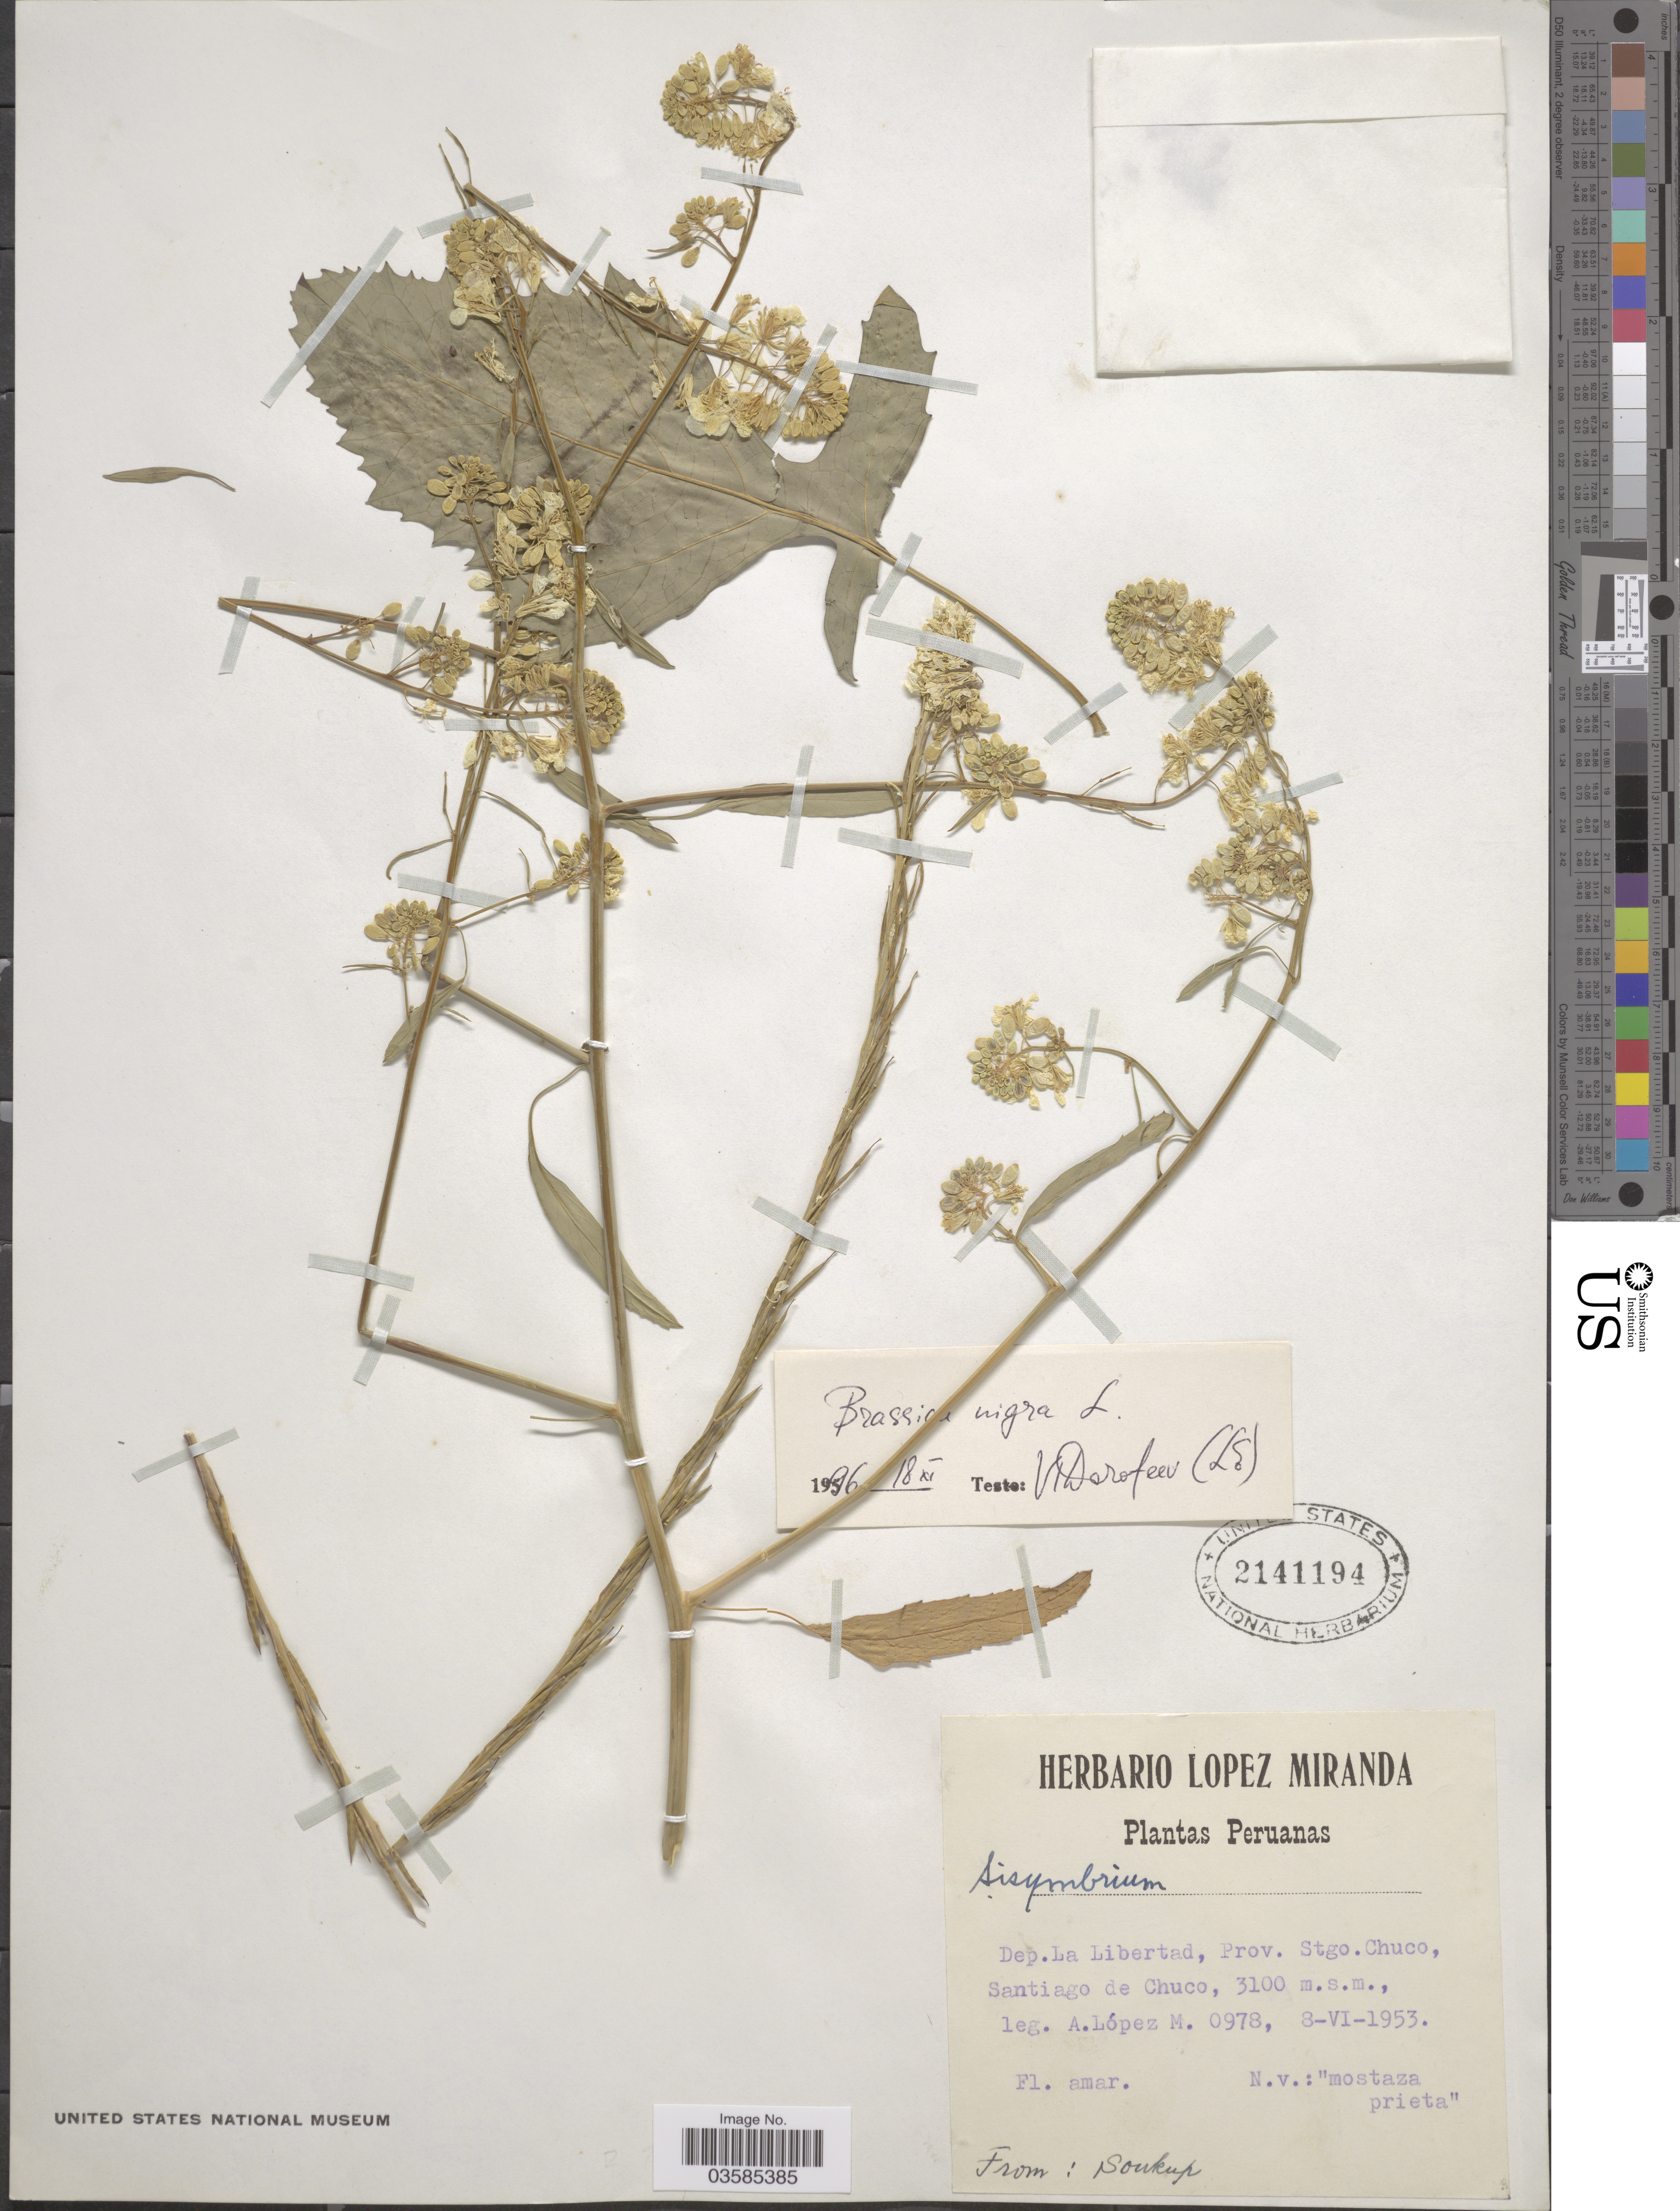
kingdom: Plantae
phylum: Tracheophyta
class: Magnoliopsida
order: Brassicales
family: Brassicaceae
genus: Brassica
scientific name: Brassica nigra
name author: (L.) W.D.J. Koch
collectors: A. López M.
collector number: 0978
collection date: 1953-06-08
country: El Salvador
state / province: La Libertad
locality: Peruanas. Dep. La Libertad, Prov. Stgo.Chuco, Santiago de Chuco.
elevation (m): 3100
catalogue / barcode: US 2141194